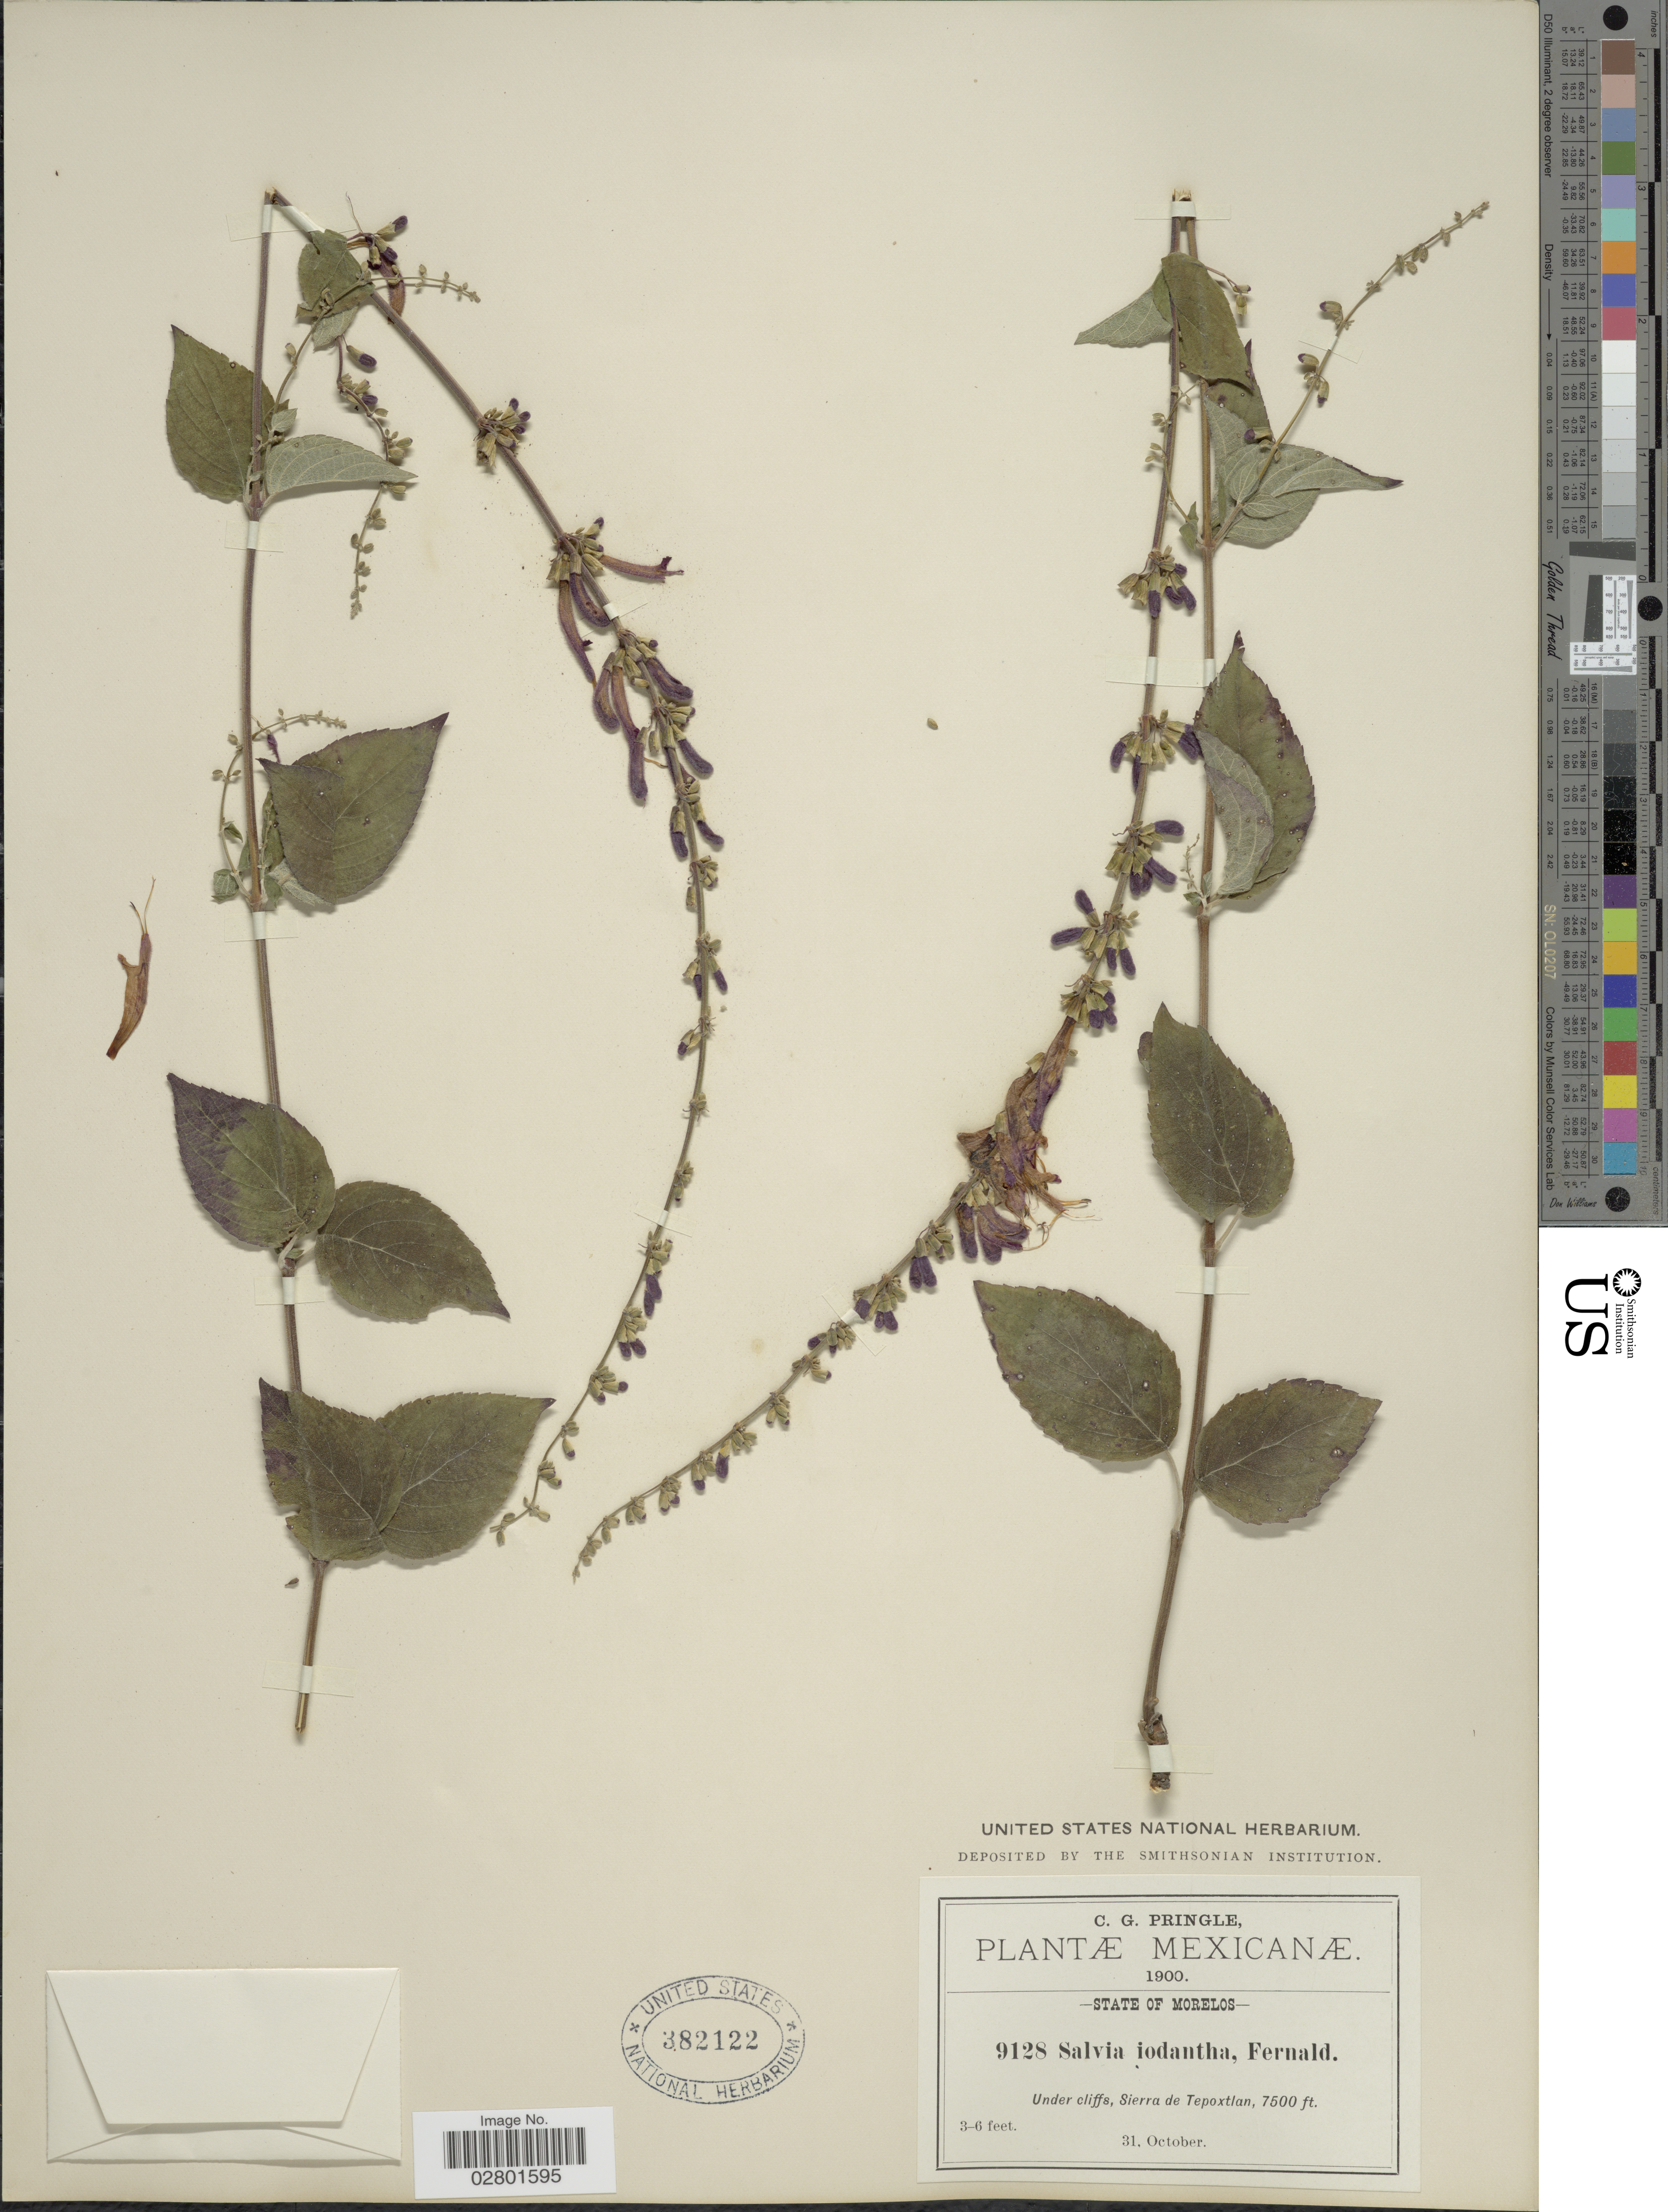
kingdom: Plantae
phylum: Tracheophyta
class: Magnoliopsida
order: Lamiales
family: Lamiaceae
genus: Salvia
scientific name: Salvia iodantha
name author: Fernald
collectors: C. G. Pringle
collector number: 9128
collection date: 1900-10-31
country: Mexico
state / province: Morelos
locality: Under cliffs, Sierra de Tepoxtlan.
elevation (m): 2286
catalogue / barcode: US 382122